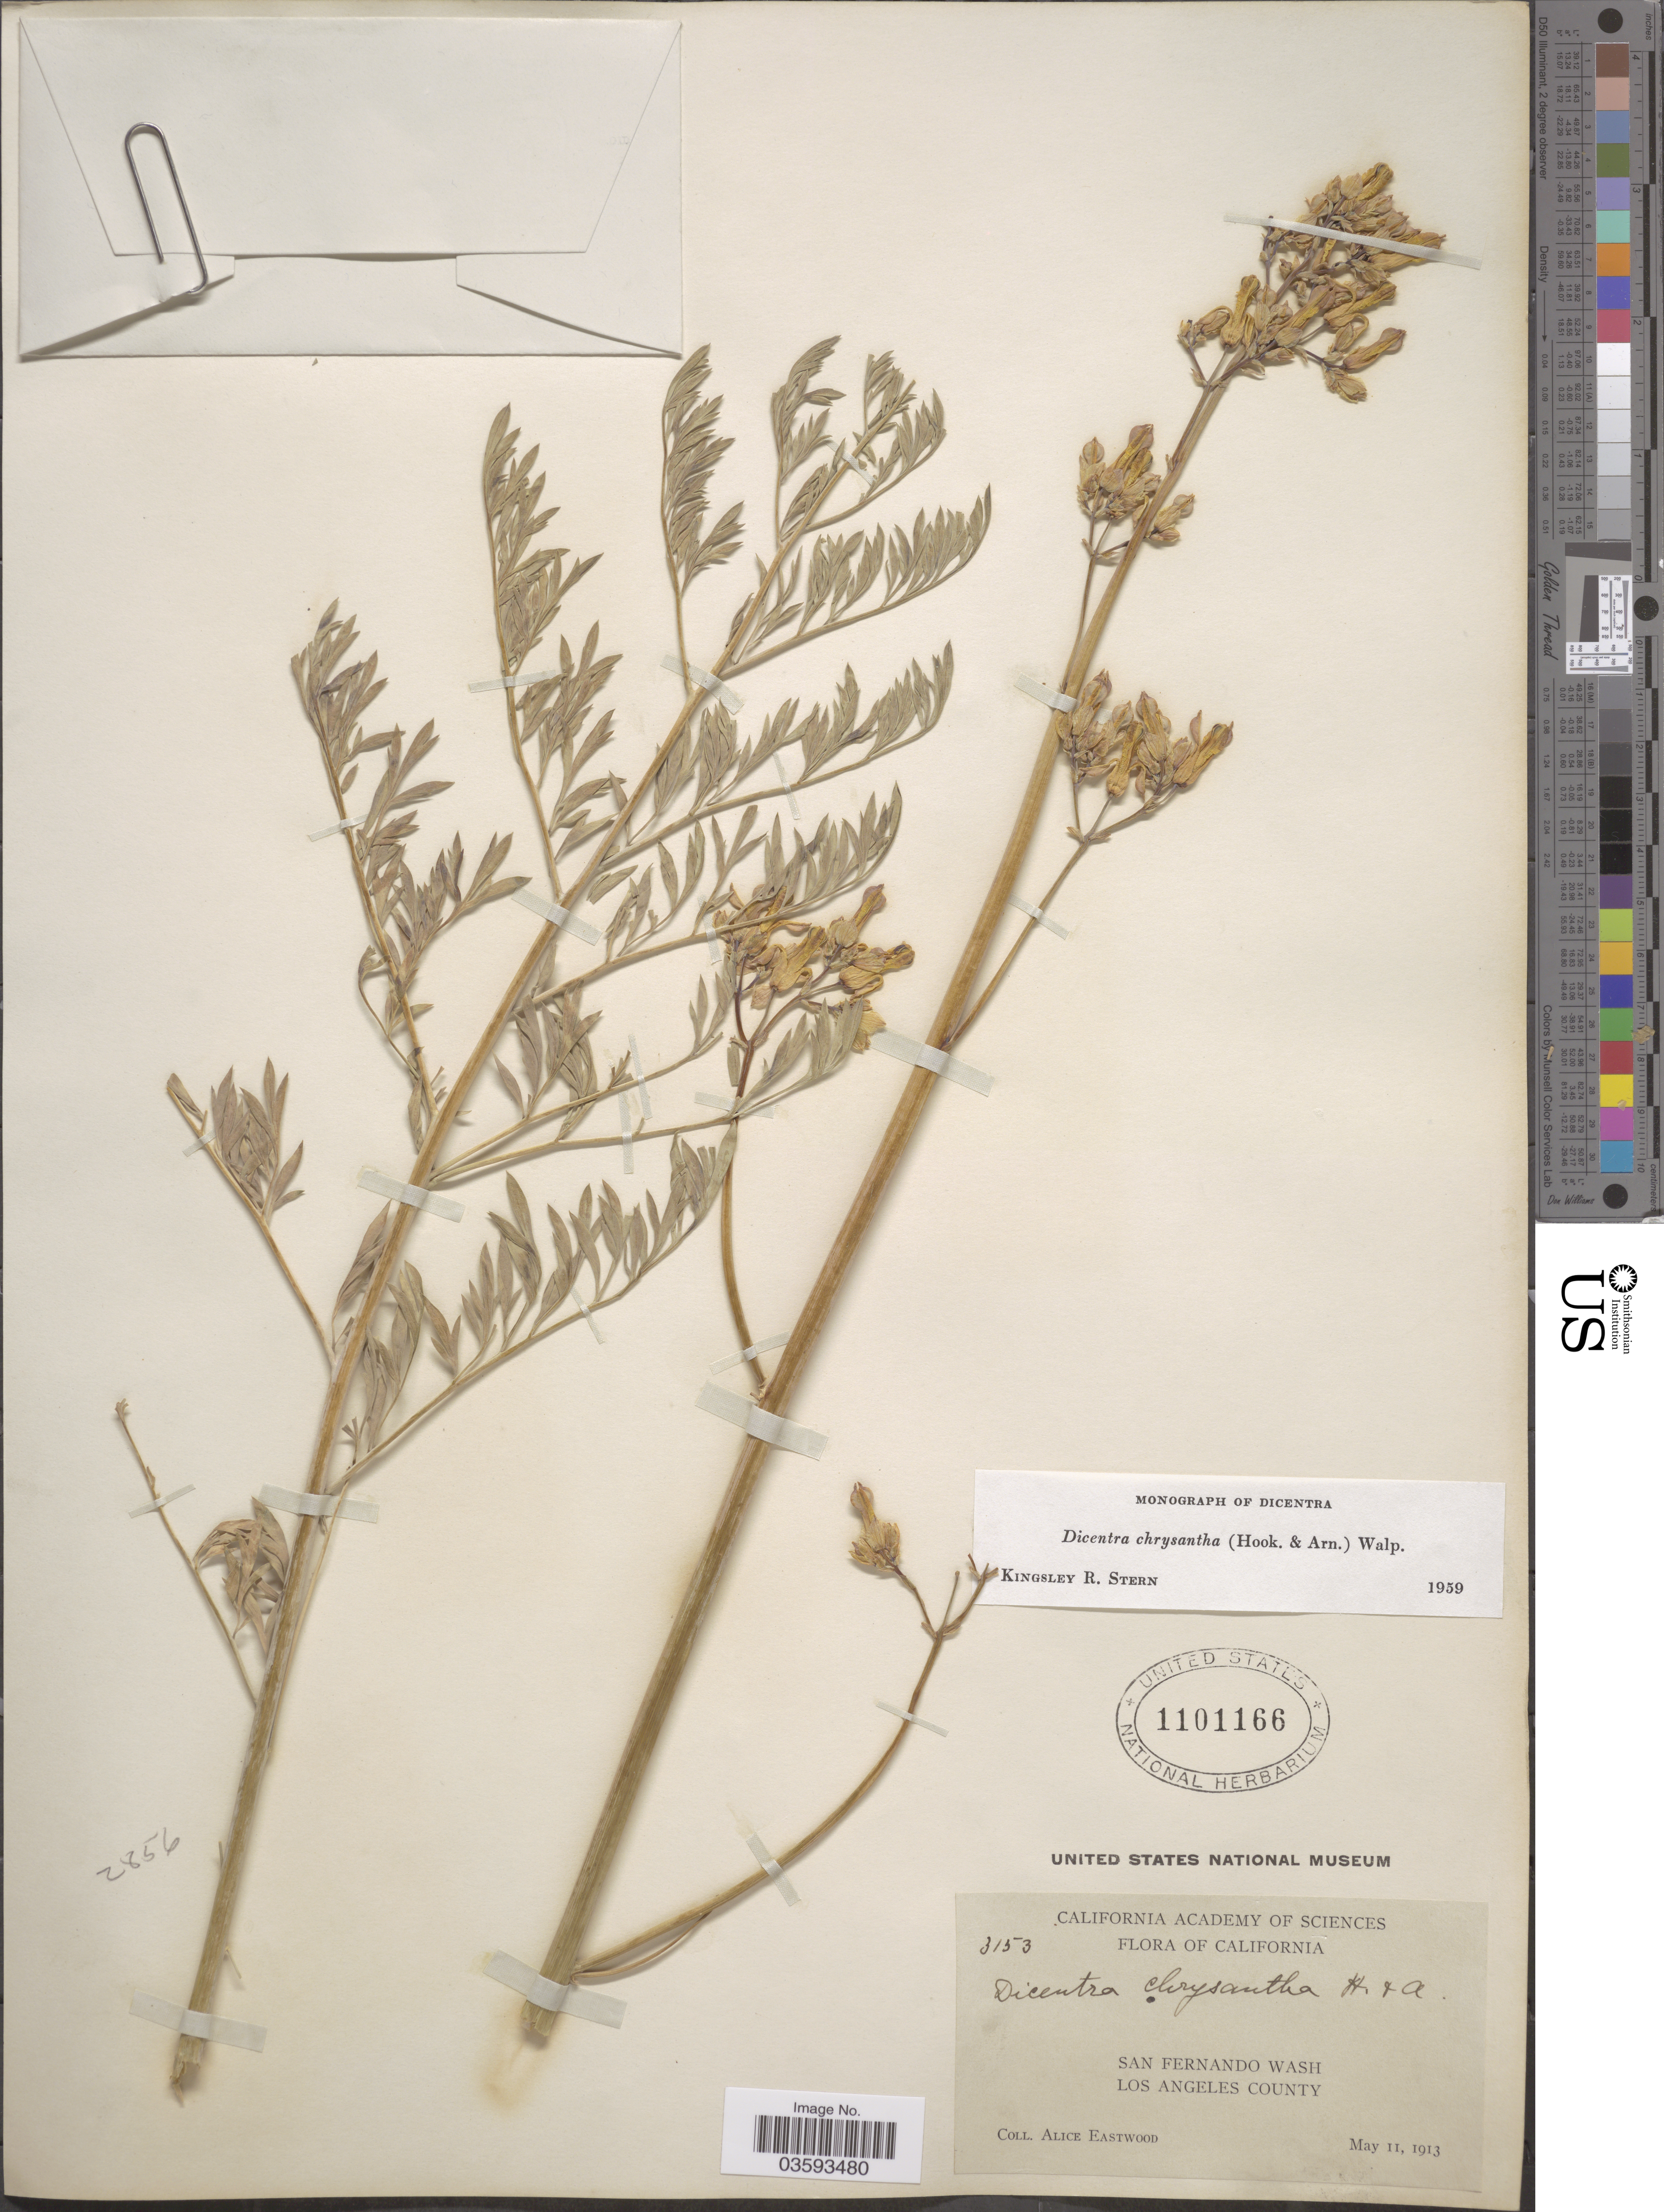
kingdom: Plantae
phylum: Tracheophyta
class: Magnoliopsida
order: Ranunculales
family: Papaveraceae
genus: Ehrendorferia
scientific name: Ehrendorferia chrysantha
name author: (Hook. & Arn.) Rylander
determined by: Strong, M. T., (US), Smithsonian Institution - National Museum of Natural History (UNITED STATES)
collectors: A. Eastwood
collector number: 3153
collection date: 1913-05-11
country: United States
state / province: California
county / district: Los Angeles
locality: San Fernando Wash, Los Angeles County.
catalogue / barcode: US 1101166